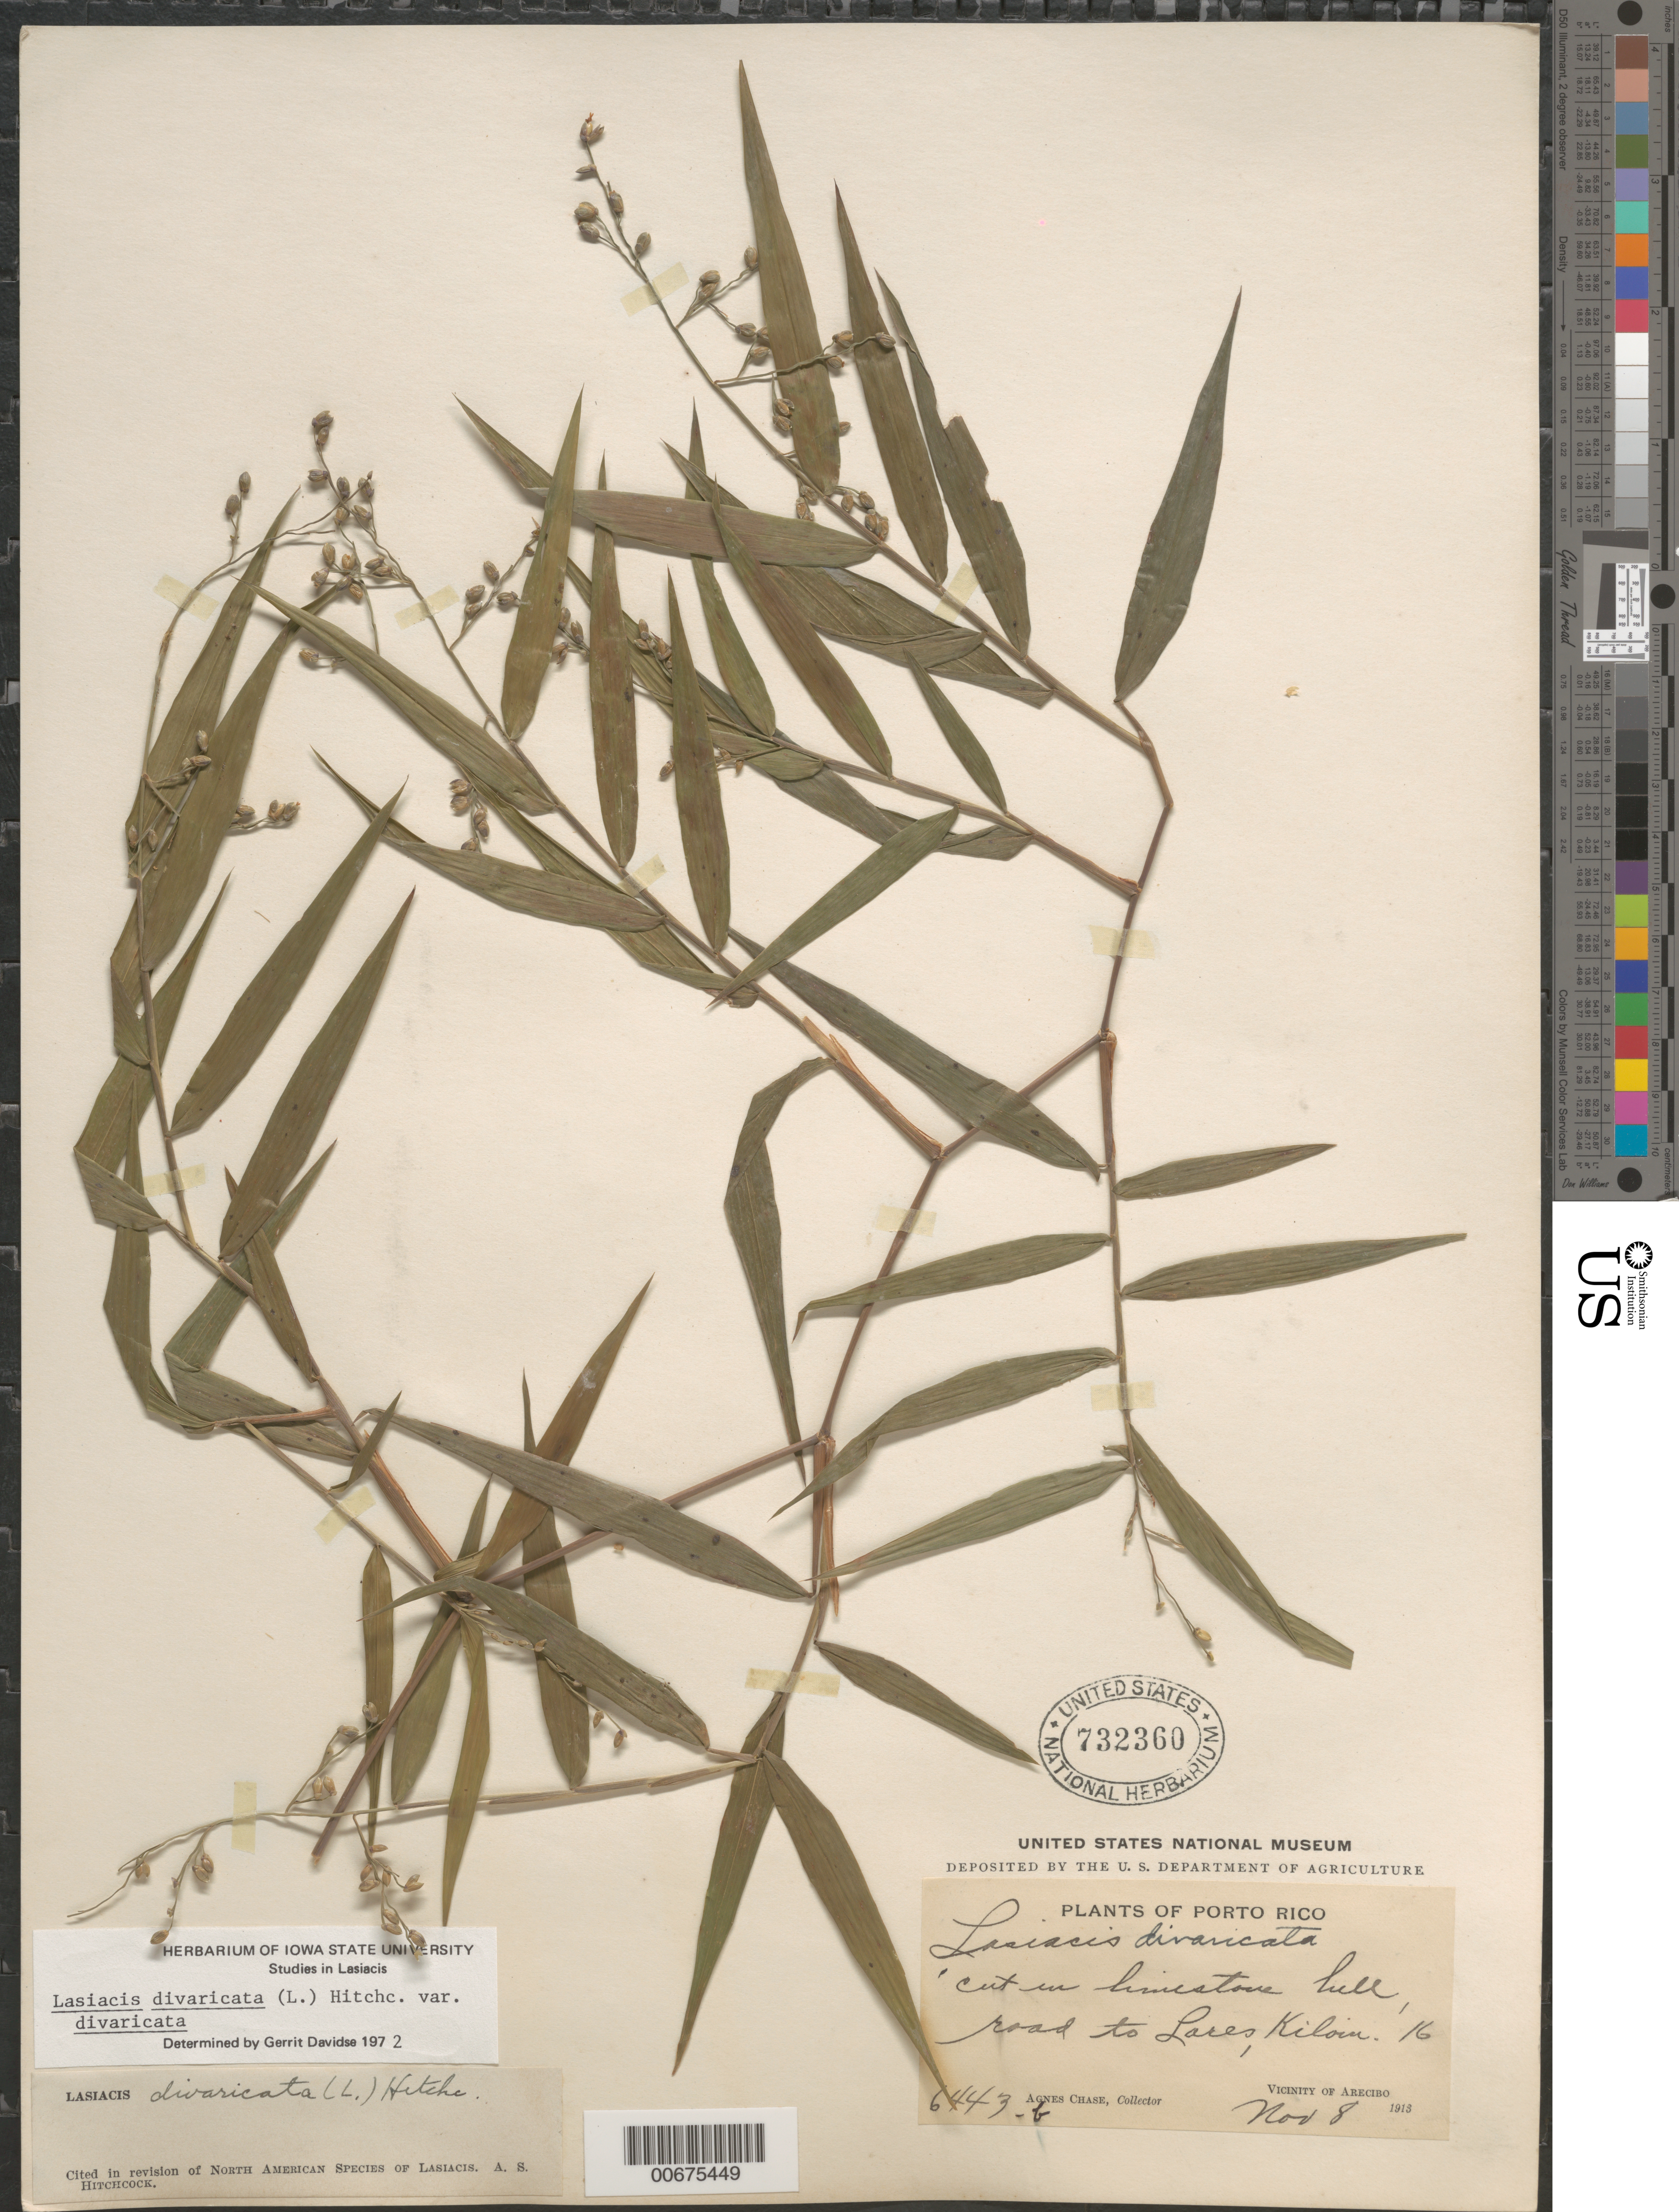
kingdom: Plantae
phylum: Tracheophyta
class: Liliopsida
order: Poales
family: Poaceae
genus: Lasiacis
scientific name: Lasiacis divaricata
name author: (L.) Hitchc.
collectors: A. Chase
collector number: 6443b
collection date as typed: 08 Nov 1913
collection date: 1913-11-08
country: Puerto Rico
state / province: Arecibo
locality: road to Lares, vicinity of Arecibo. Cut in limestone hill.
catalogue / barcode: US 732360